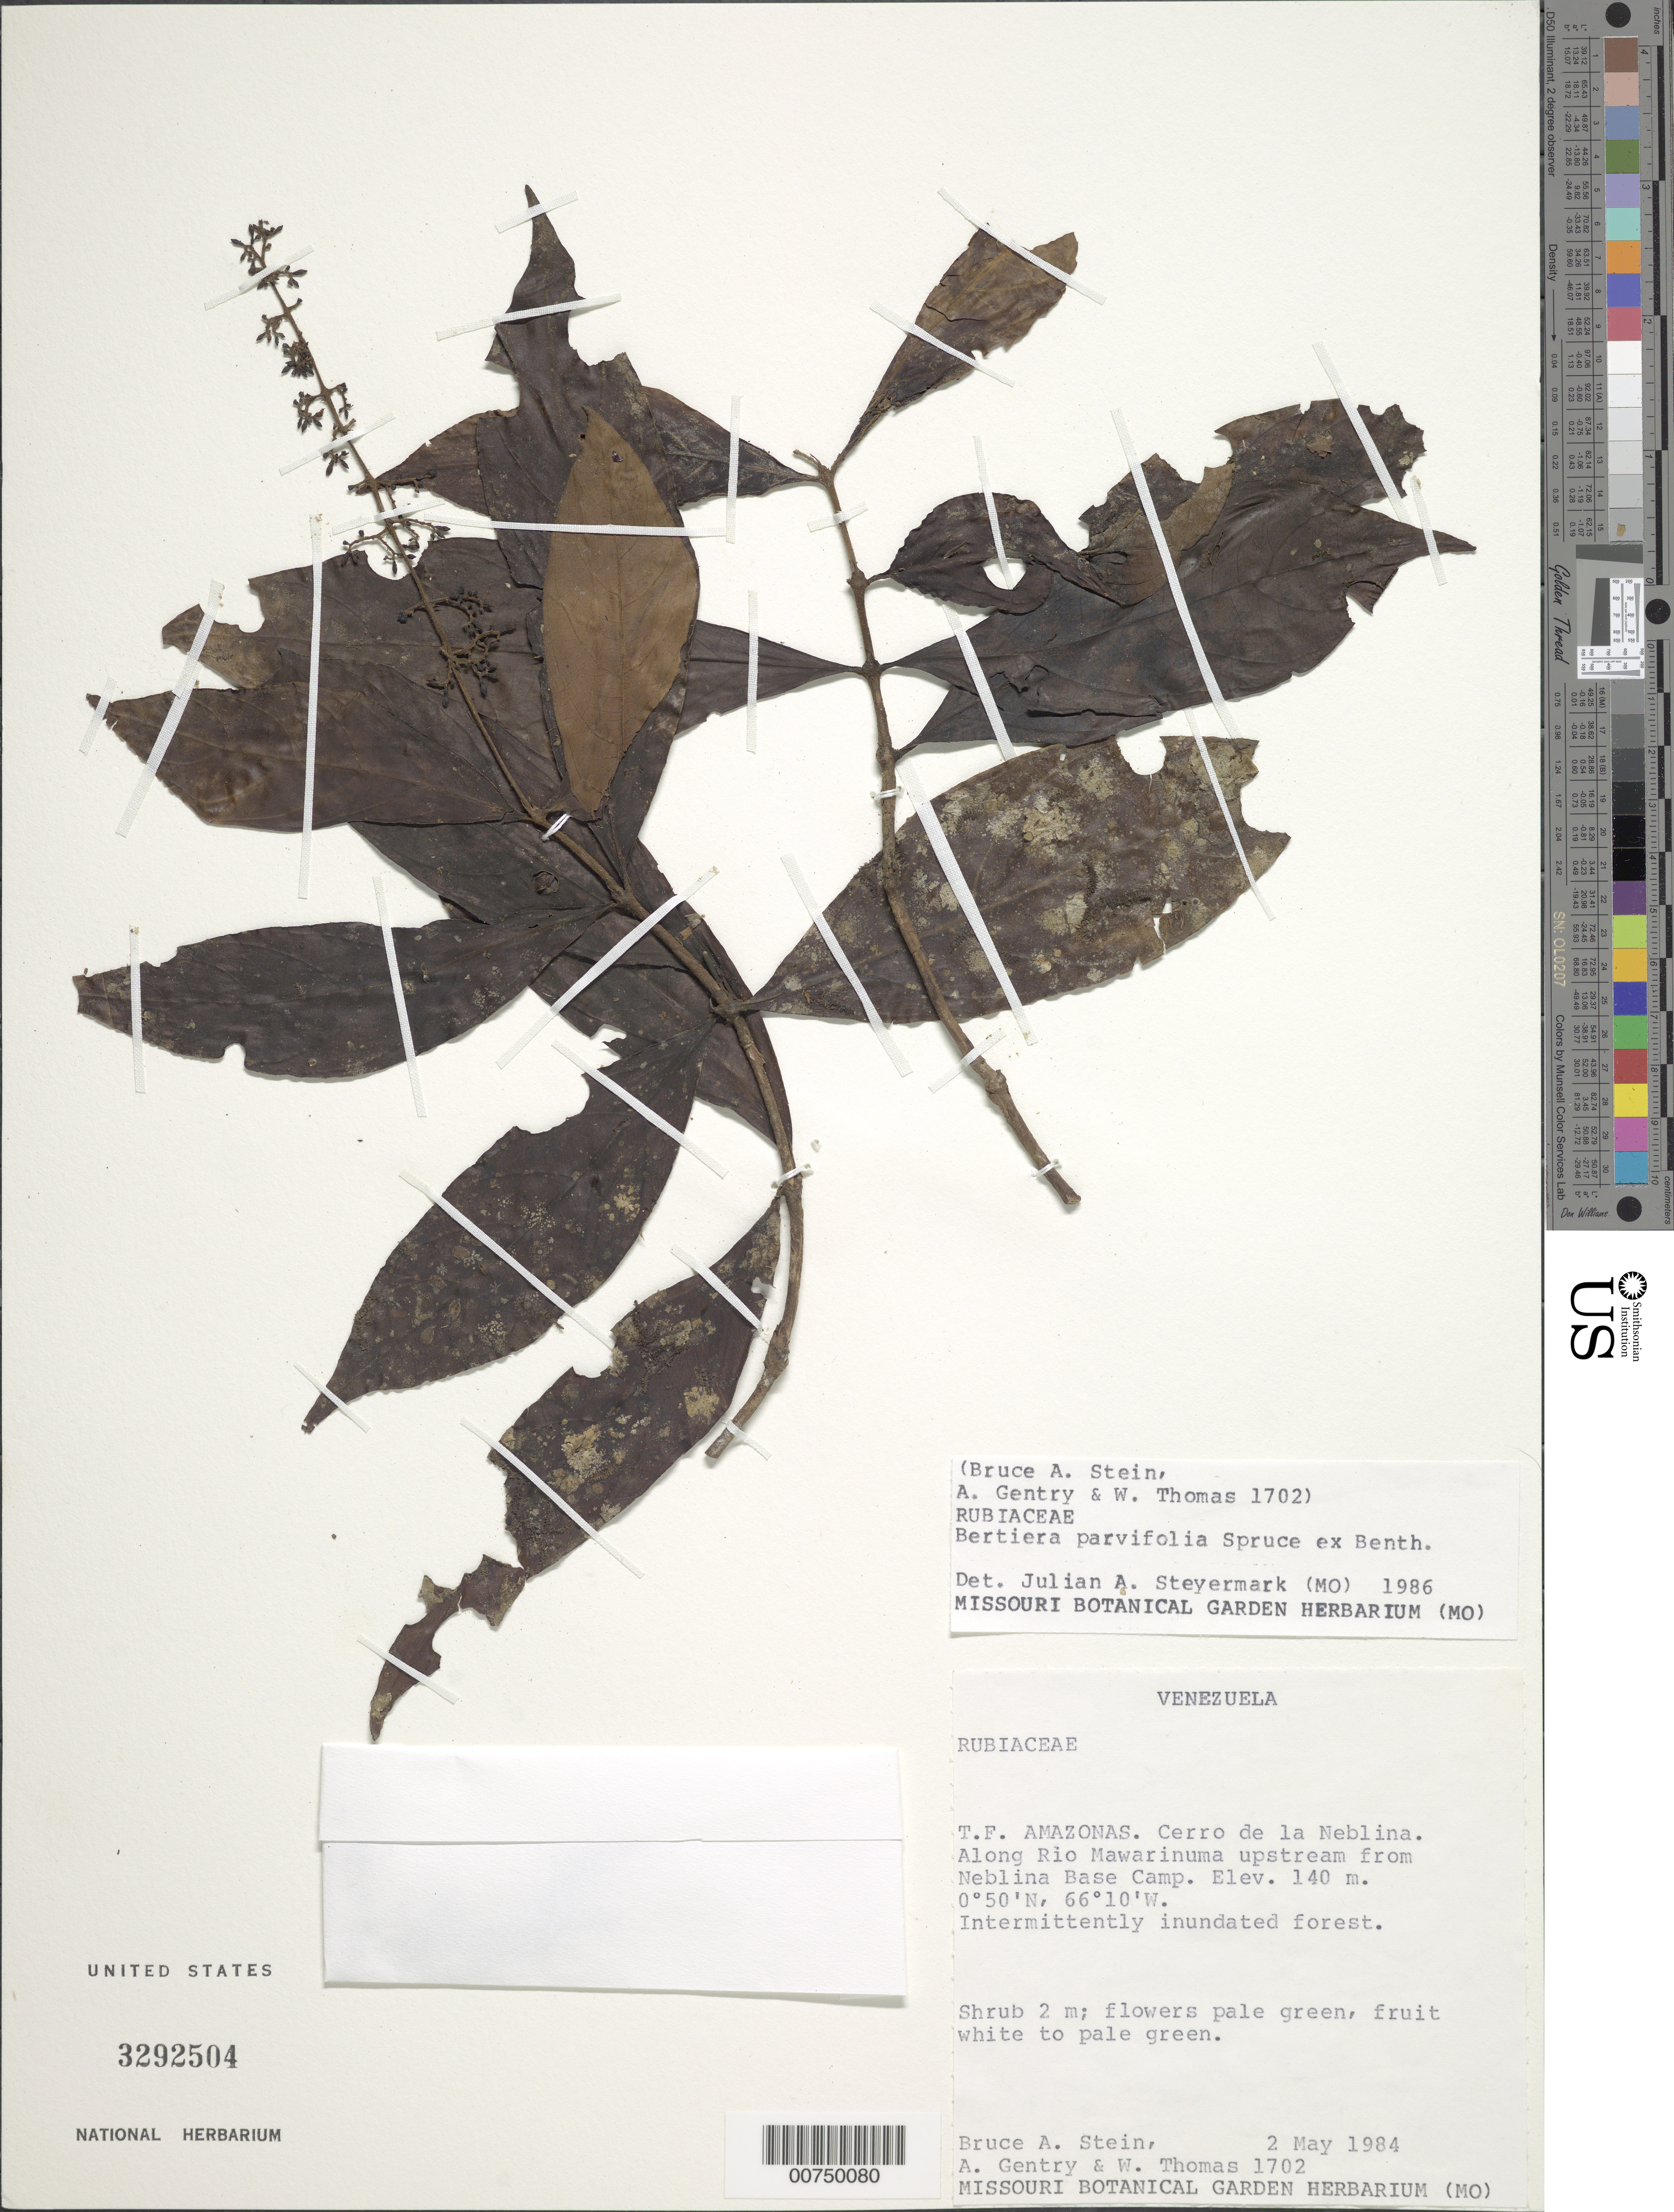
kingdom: Plantae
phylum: Tracheophyta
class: Magnoliopsida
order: Gentianales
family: Rubiaceae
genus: Bertiera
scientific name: Bertiera parviflora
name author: Spruce ex K. Schum.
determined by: Steyermark, Julian A., (VEN)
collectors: B. A. Stein, A. H. Gentry & W. Thomas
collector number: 1702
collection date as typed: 2-May-84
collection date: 1984-05-02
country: Venezuela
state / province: Amazonas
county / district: Río Negro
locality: Cerro de la Neblina, Río Mawarinuma, upstream from Neblina Base Camp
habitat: Intermittently inundated forest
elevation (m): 140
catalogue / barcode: US 3292504